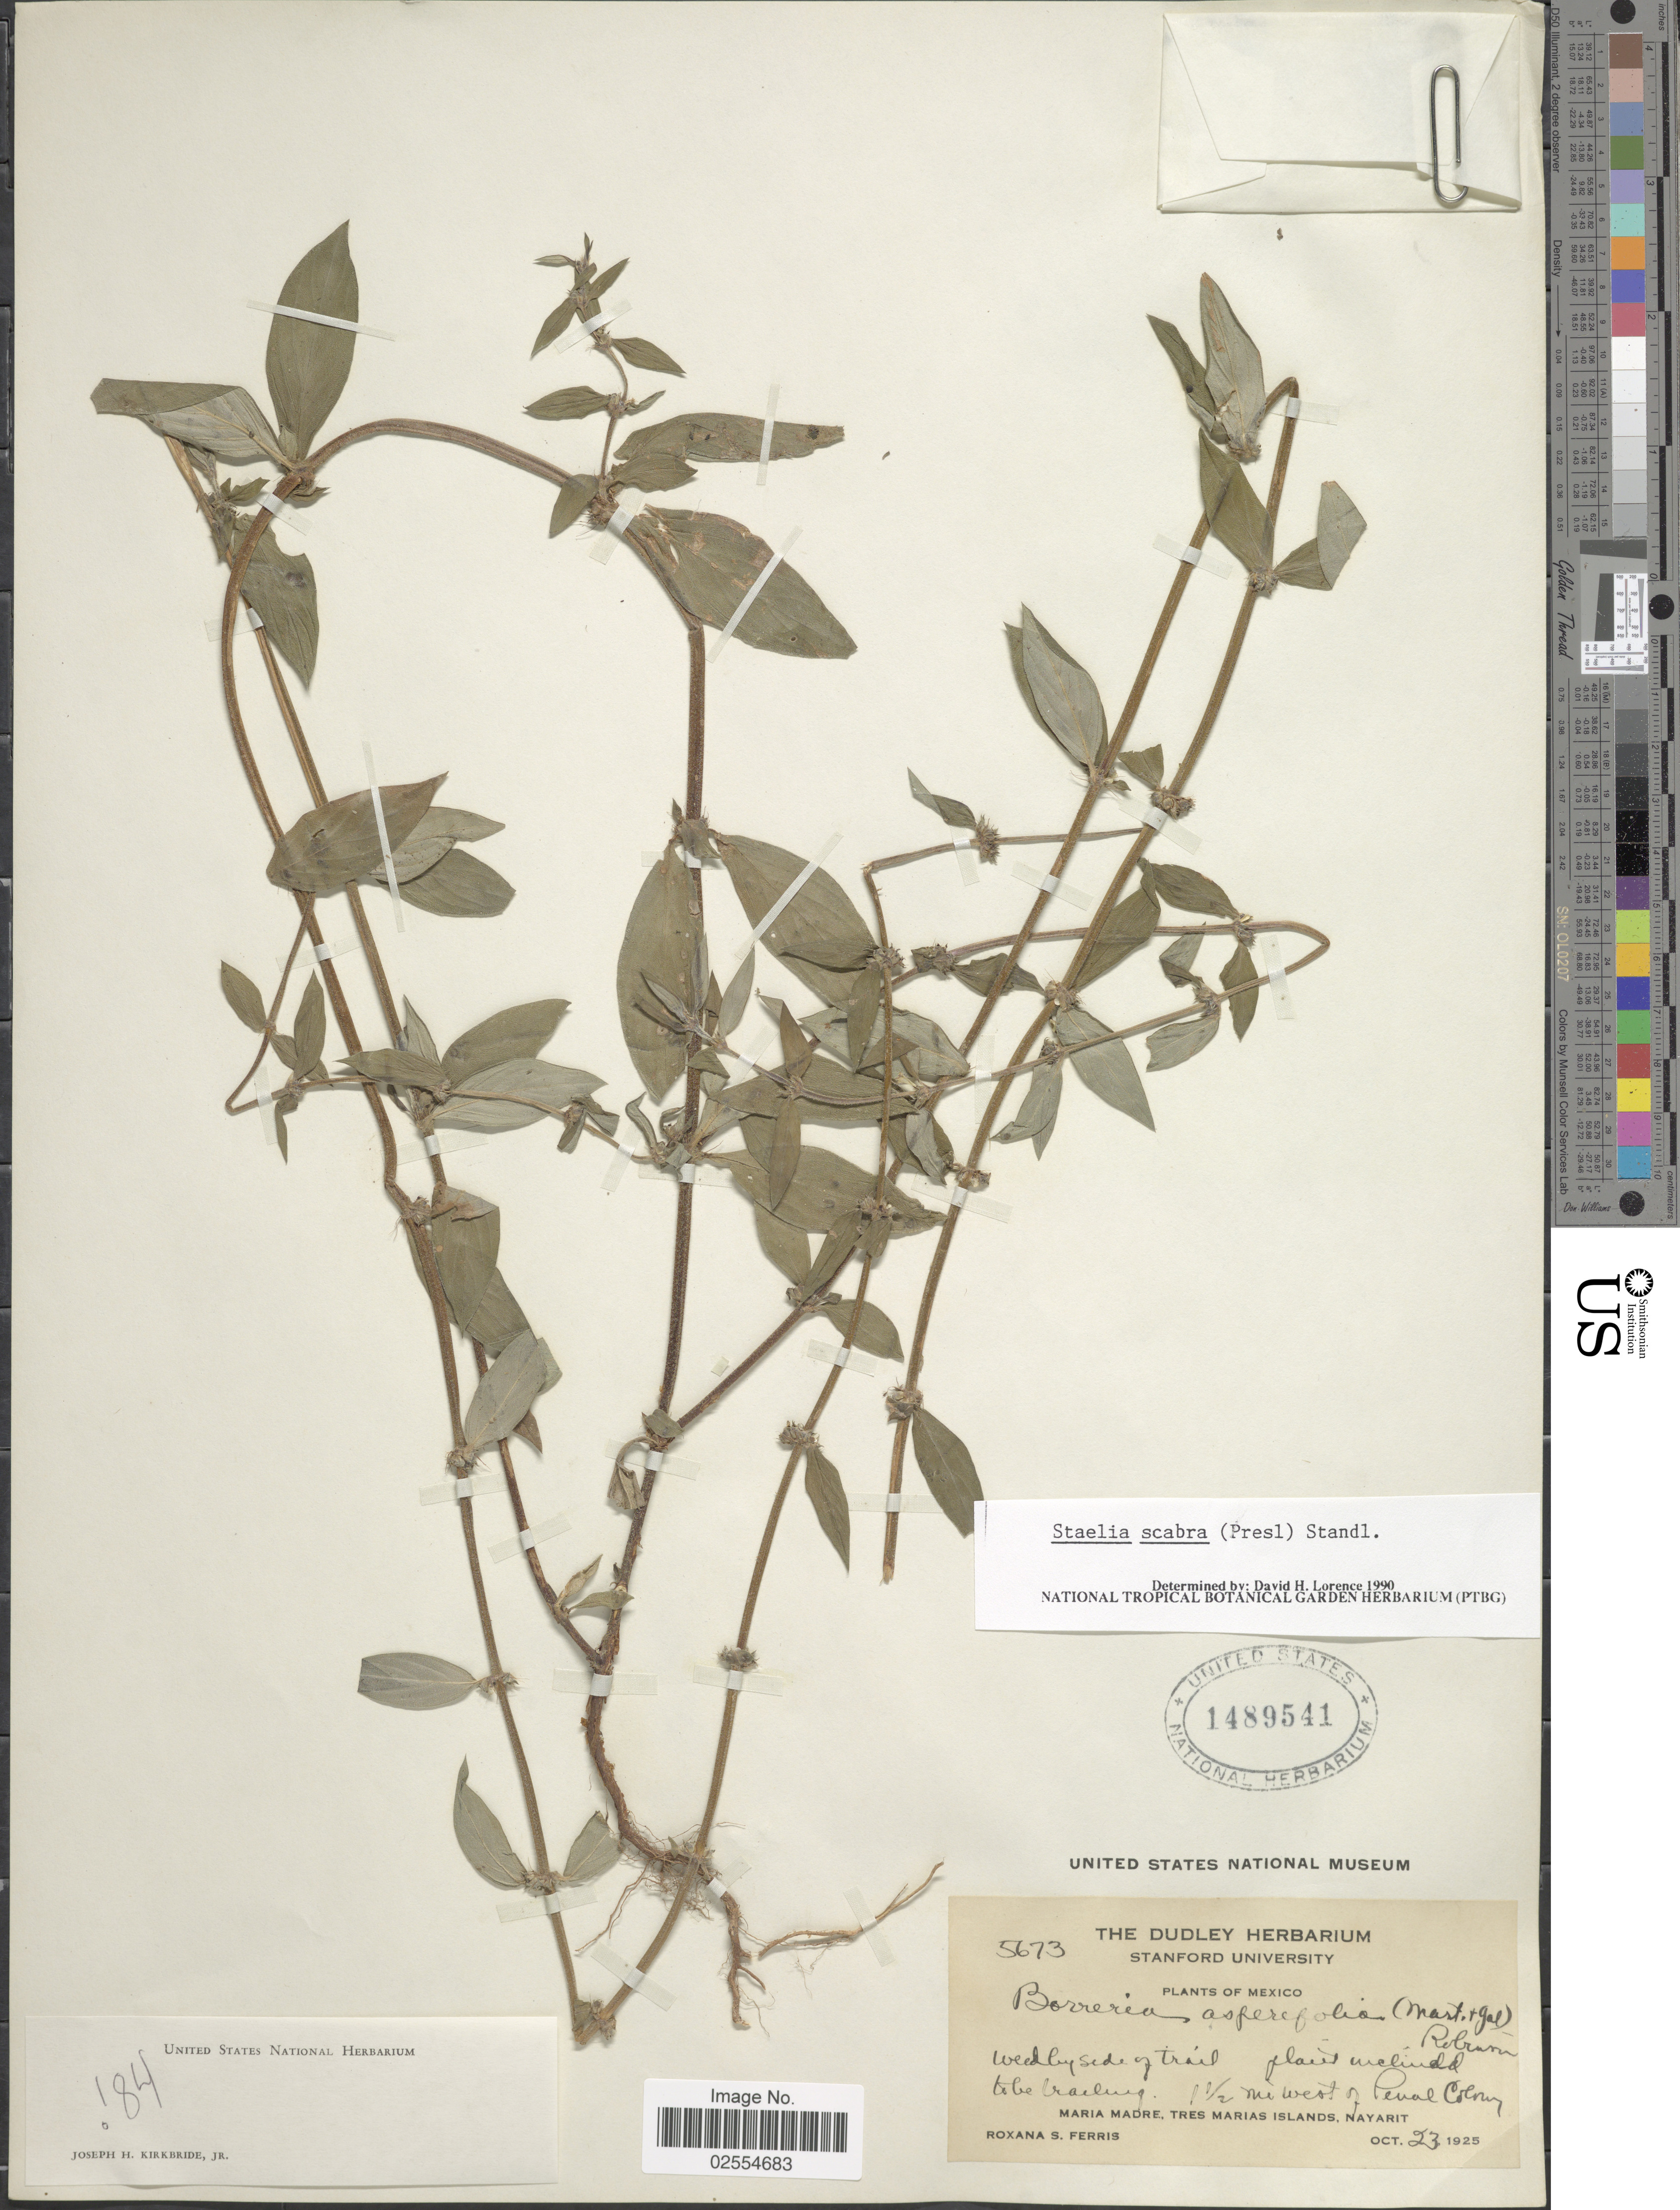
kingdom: Plantae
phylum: Tracheophyta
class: Magnoliopsida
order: Gentianales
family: Rubiaceae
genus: Staelia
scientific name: Staelia scabra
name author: (C. Presl) Standl.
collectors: R. S. Ferris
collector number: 5673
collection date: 1925-10-23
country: Mexico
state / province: Nayarit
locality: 1 1/2 mi west of Panal Colony, Maria Madre, Tres Marias Islands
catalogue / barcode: US 1489541